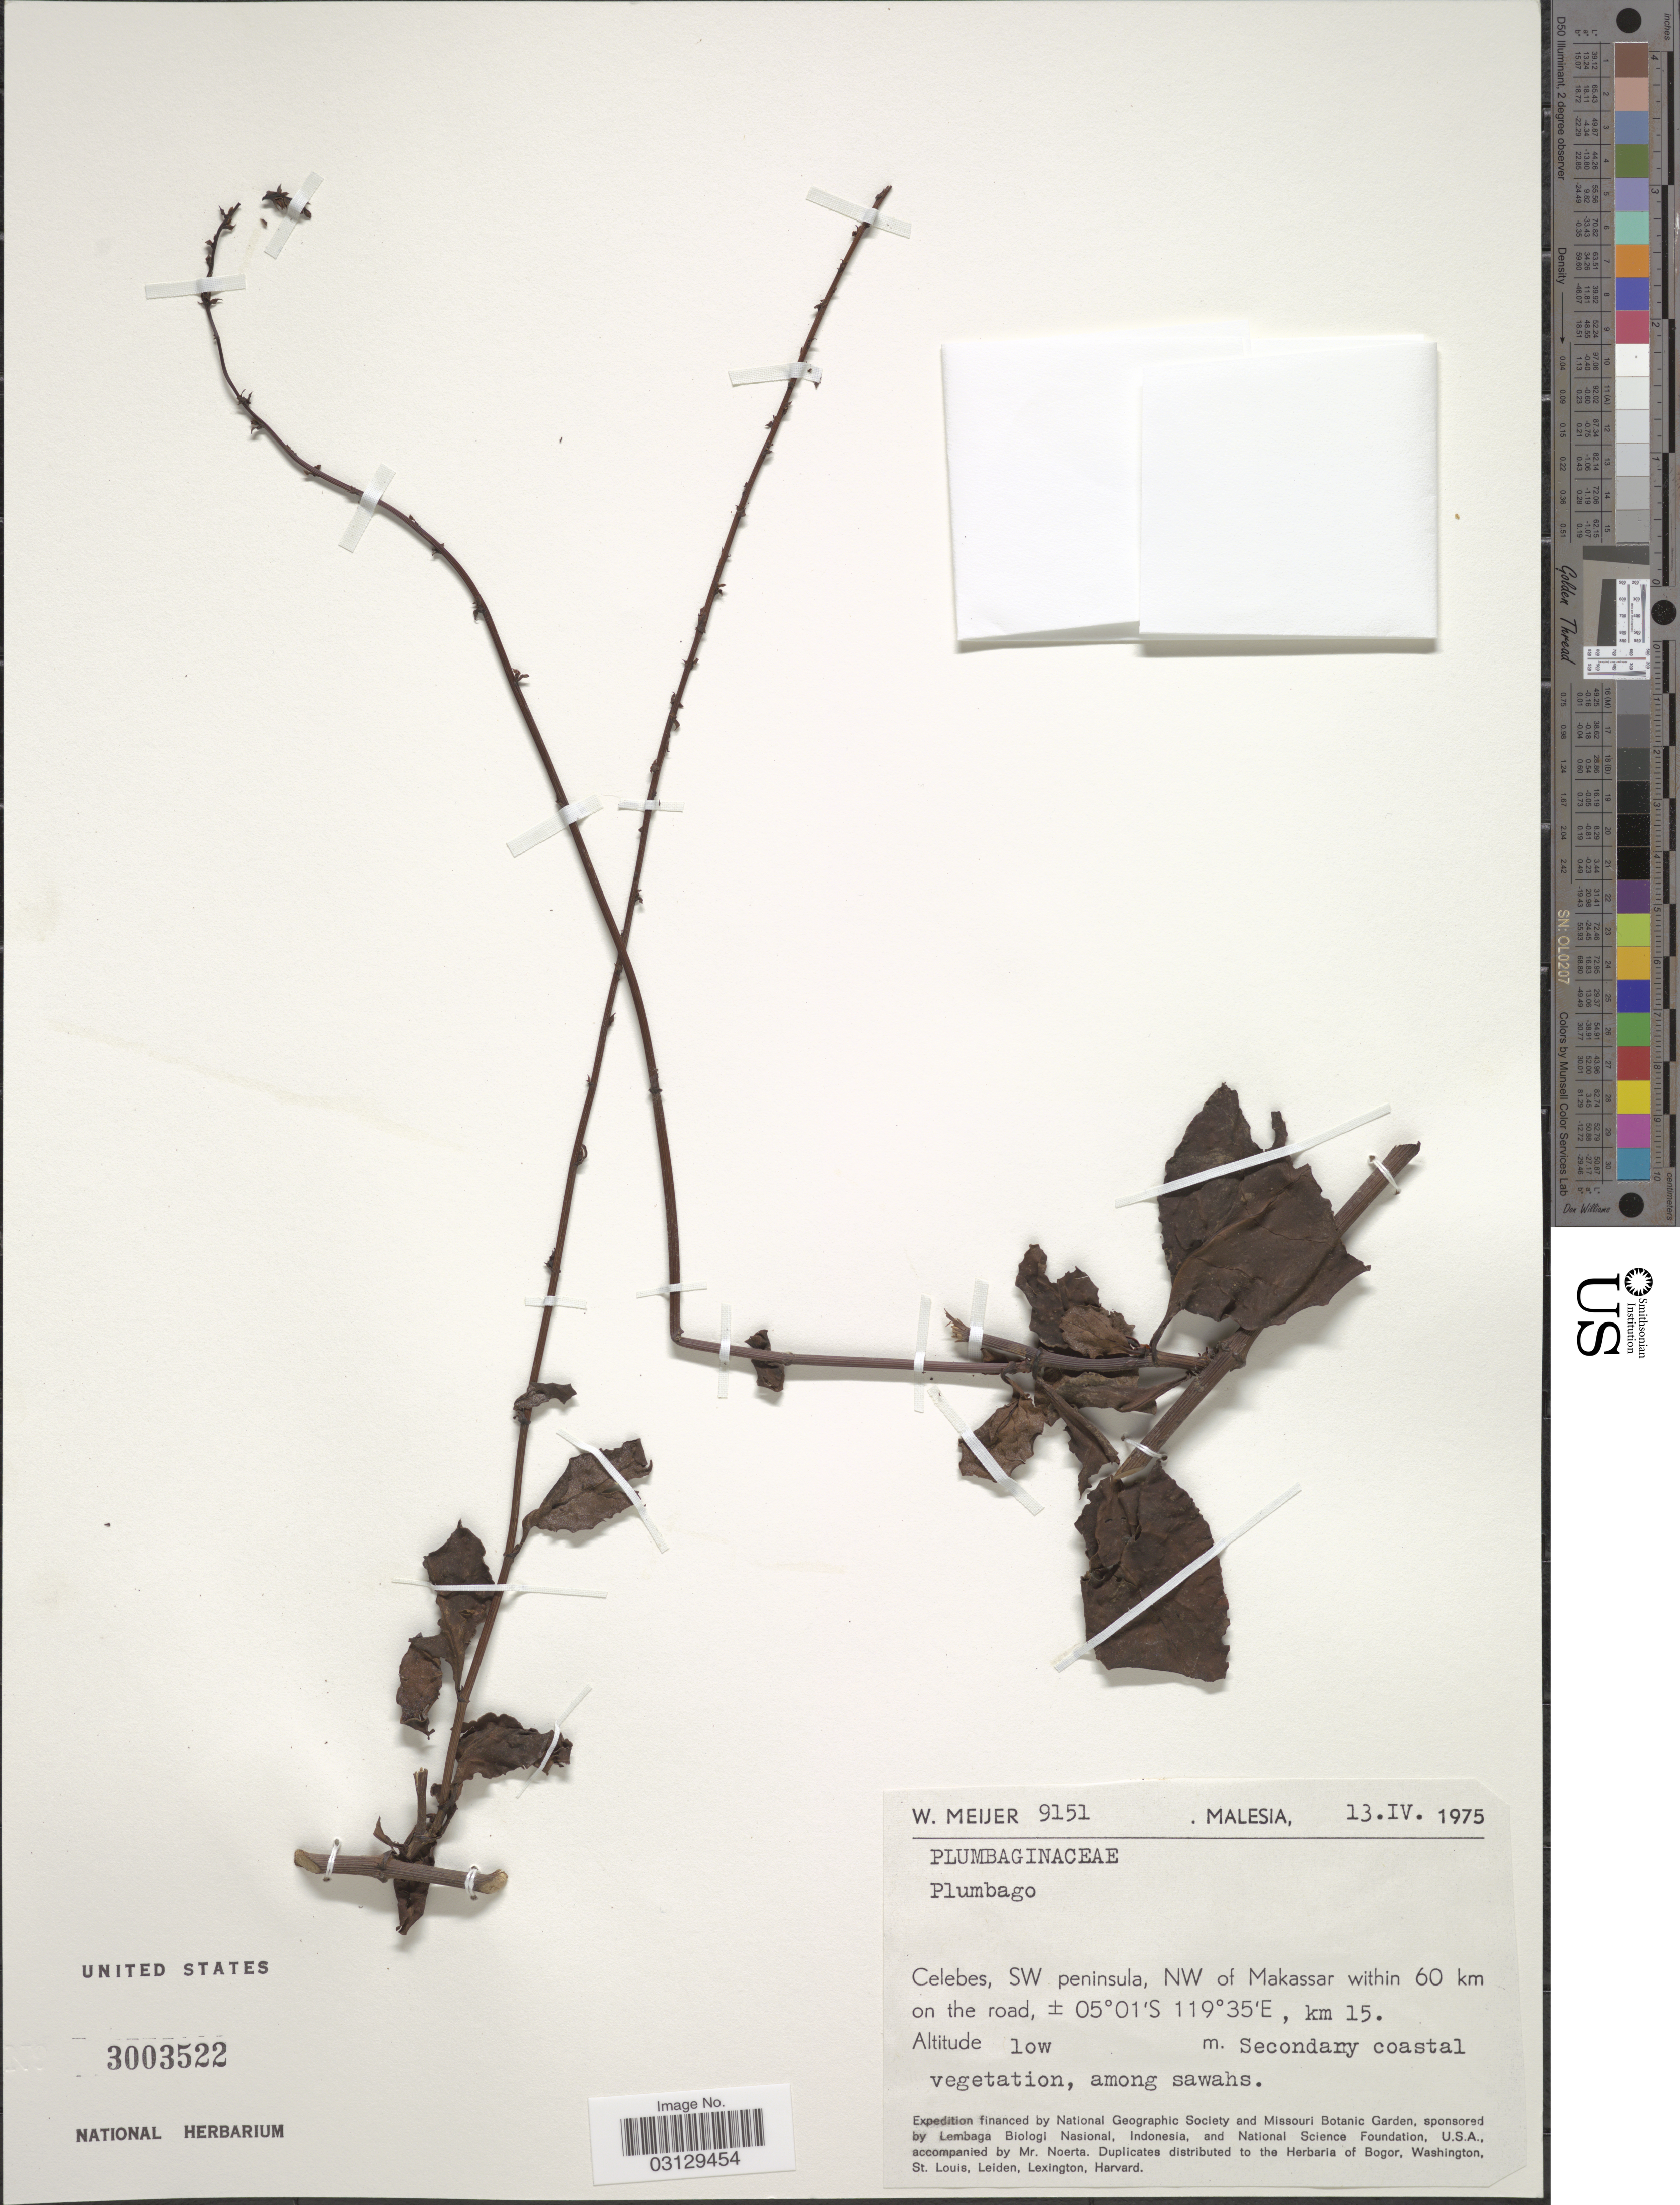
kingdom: Plantae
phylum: Tracheophyta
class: Magnoliopsida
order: Caryophyllales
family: Plumbaginaceae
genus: Plumbago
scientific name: Plumbago sp.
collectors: W. Meijer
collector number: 9151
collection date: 1975-04-13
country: Malaysia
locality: Celebes, SW peninsula, NW of Makassar within 60 km on the road, km 15.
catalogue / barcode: US 3003522